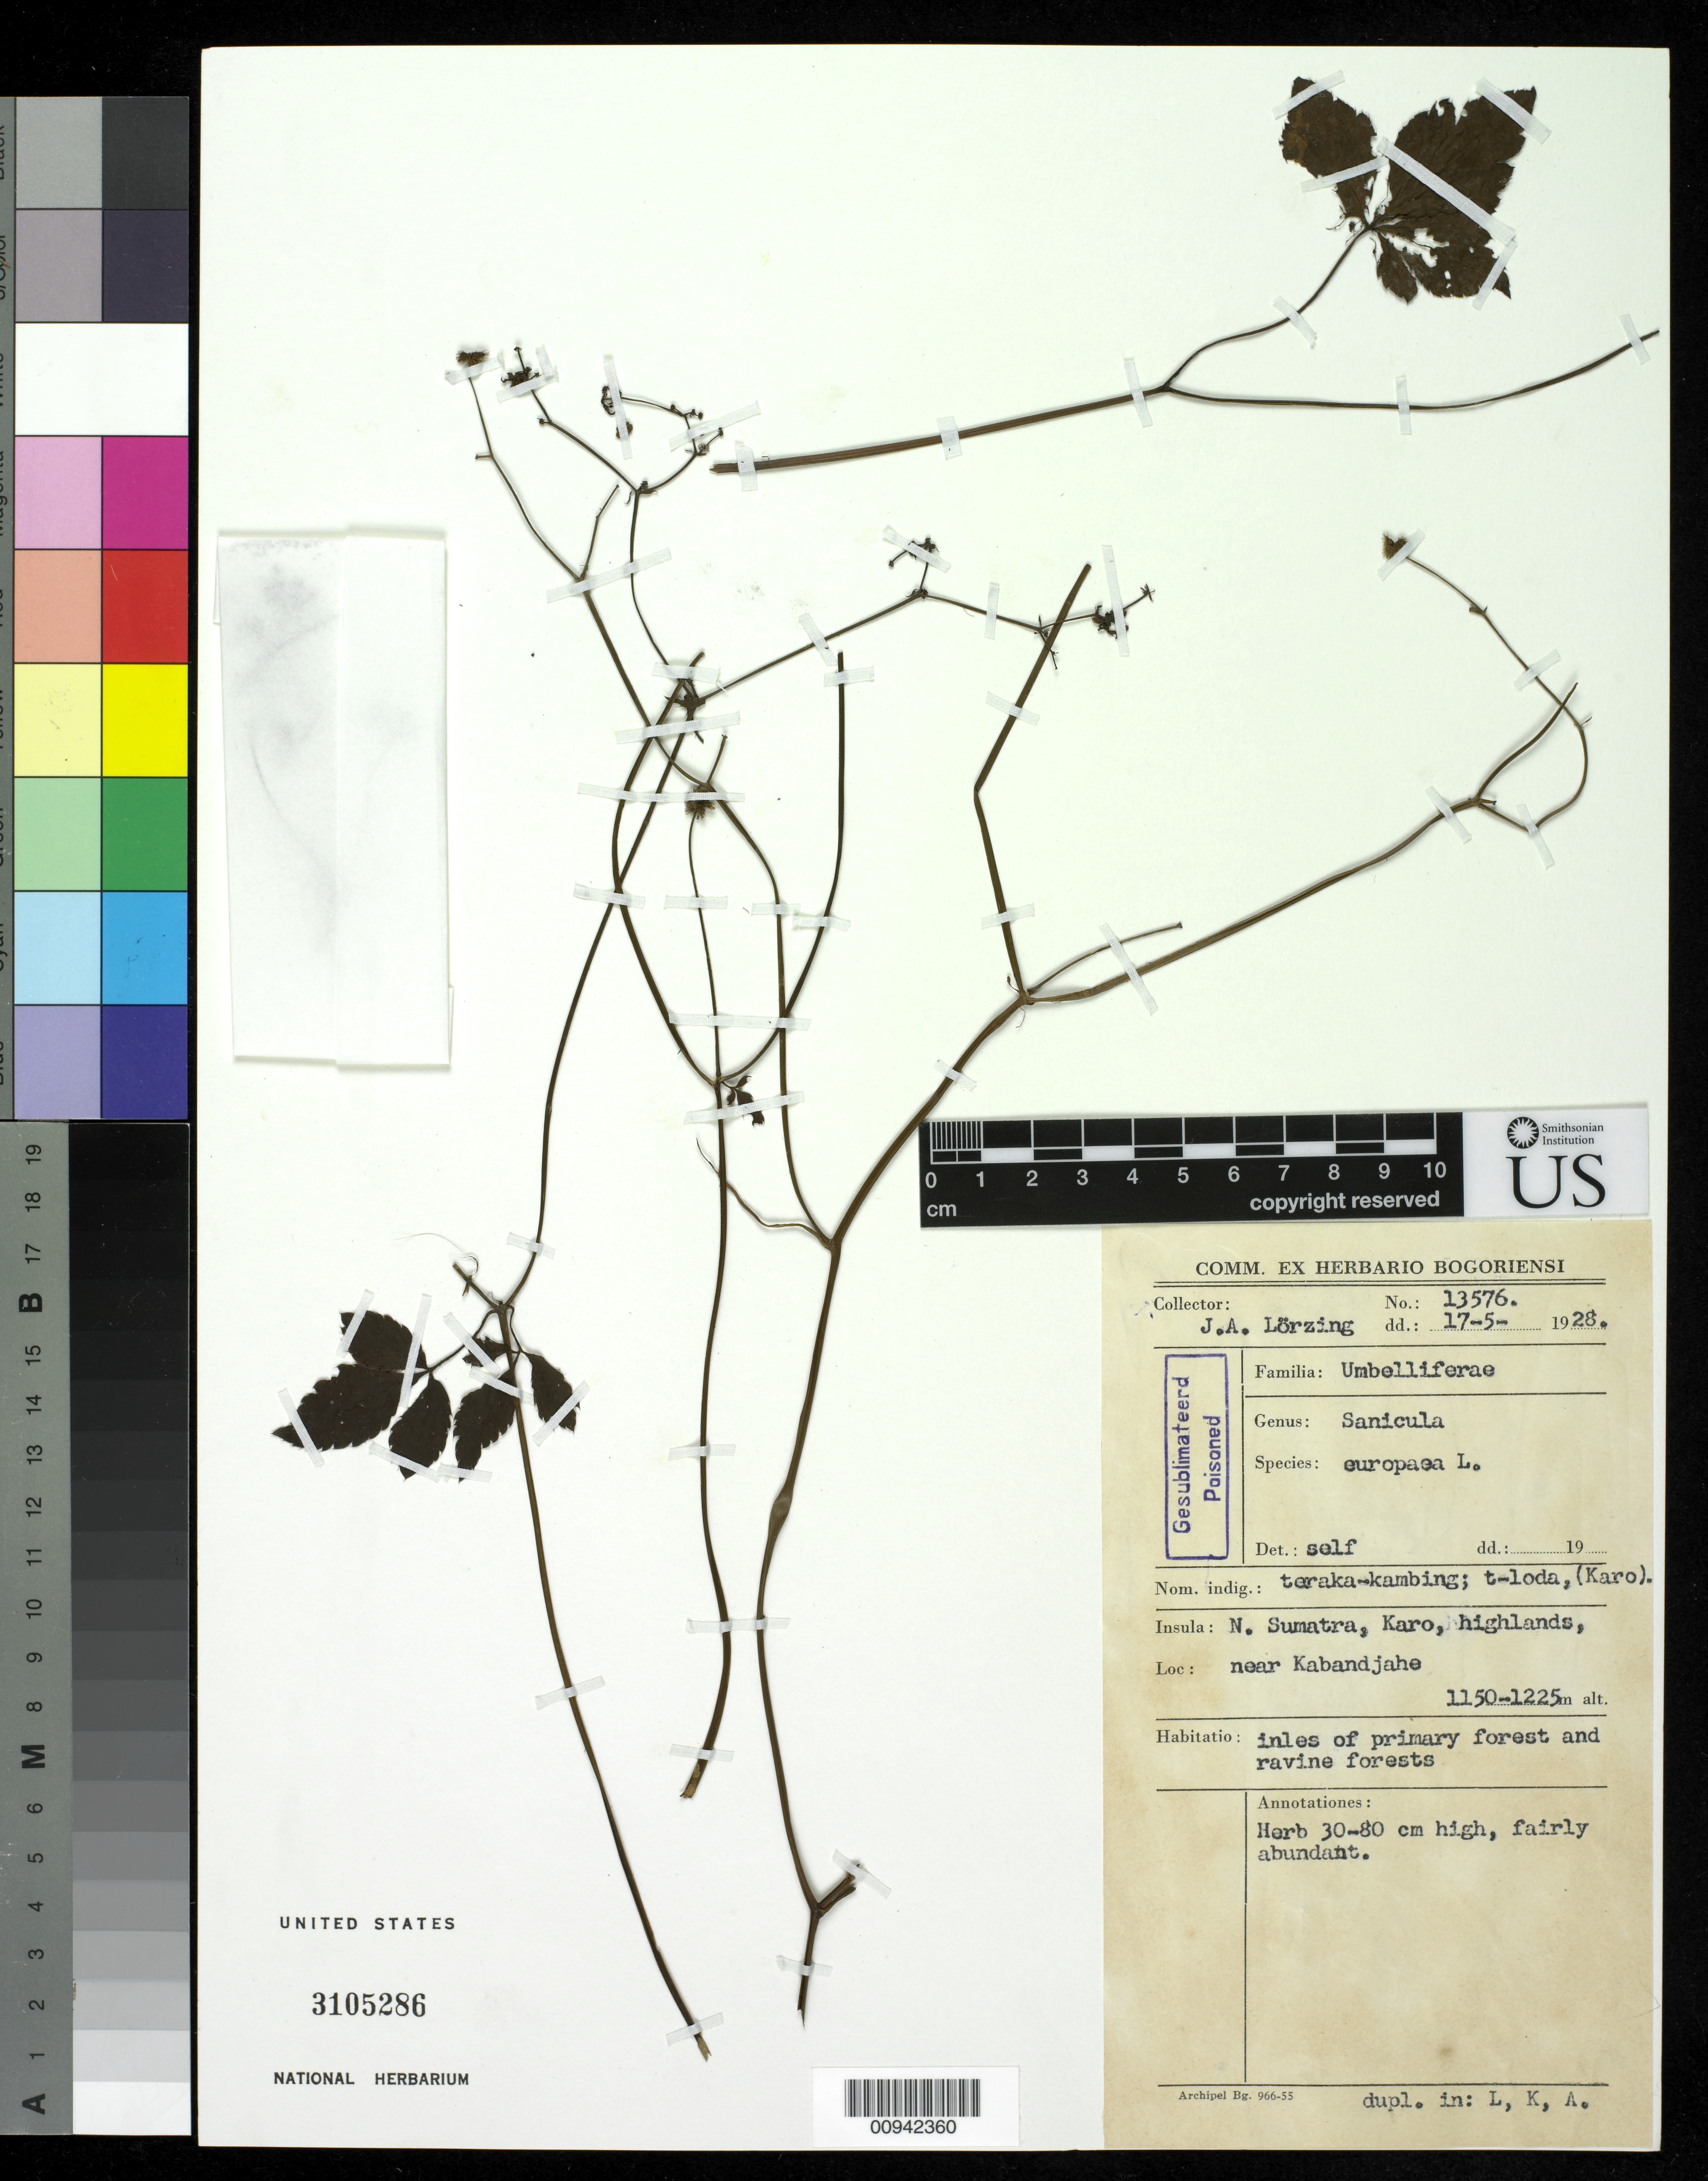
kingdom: Plantae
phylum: Tracheophyta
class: Magnoliopsida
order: Apiales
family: Apiaceae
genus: Sanicula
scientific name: Sanicula europaea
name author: L.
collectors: J. Lorzing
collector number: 13576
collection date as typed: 17 May 1927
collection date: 1927-05-17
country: Indonesia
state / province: Sumatra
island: Sumatra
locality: N. Sumatra, Karo, highlands, near Kabandjaha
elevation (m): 1150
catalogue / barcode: US 3105286